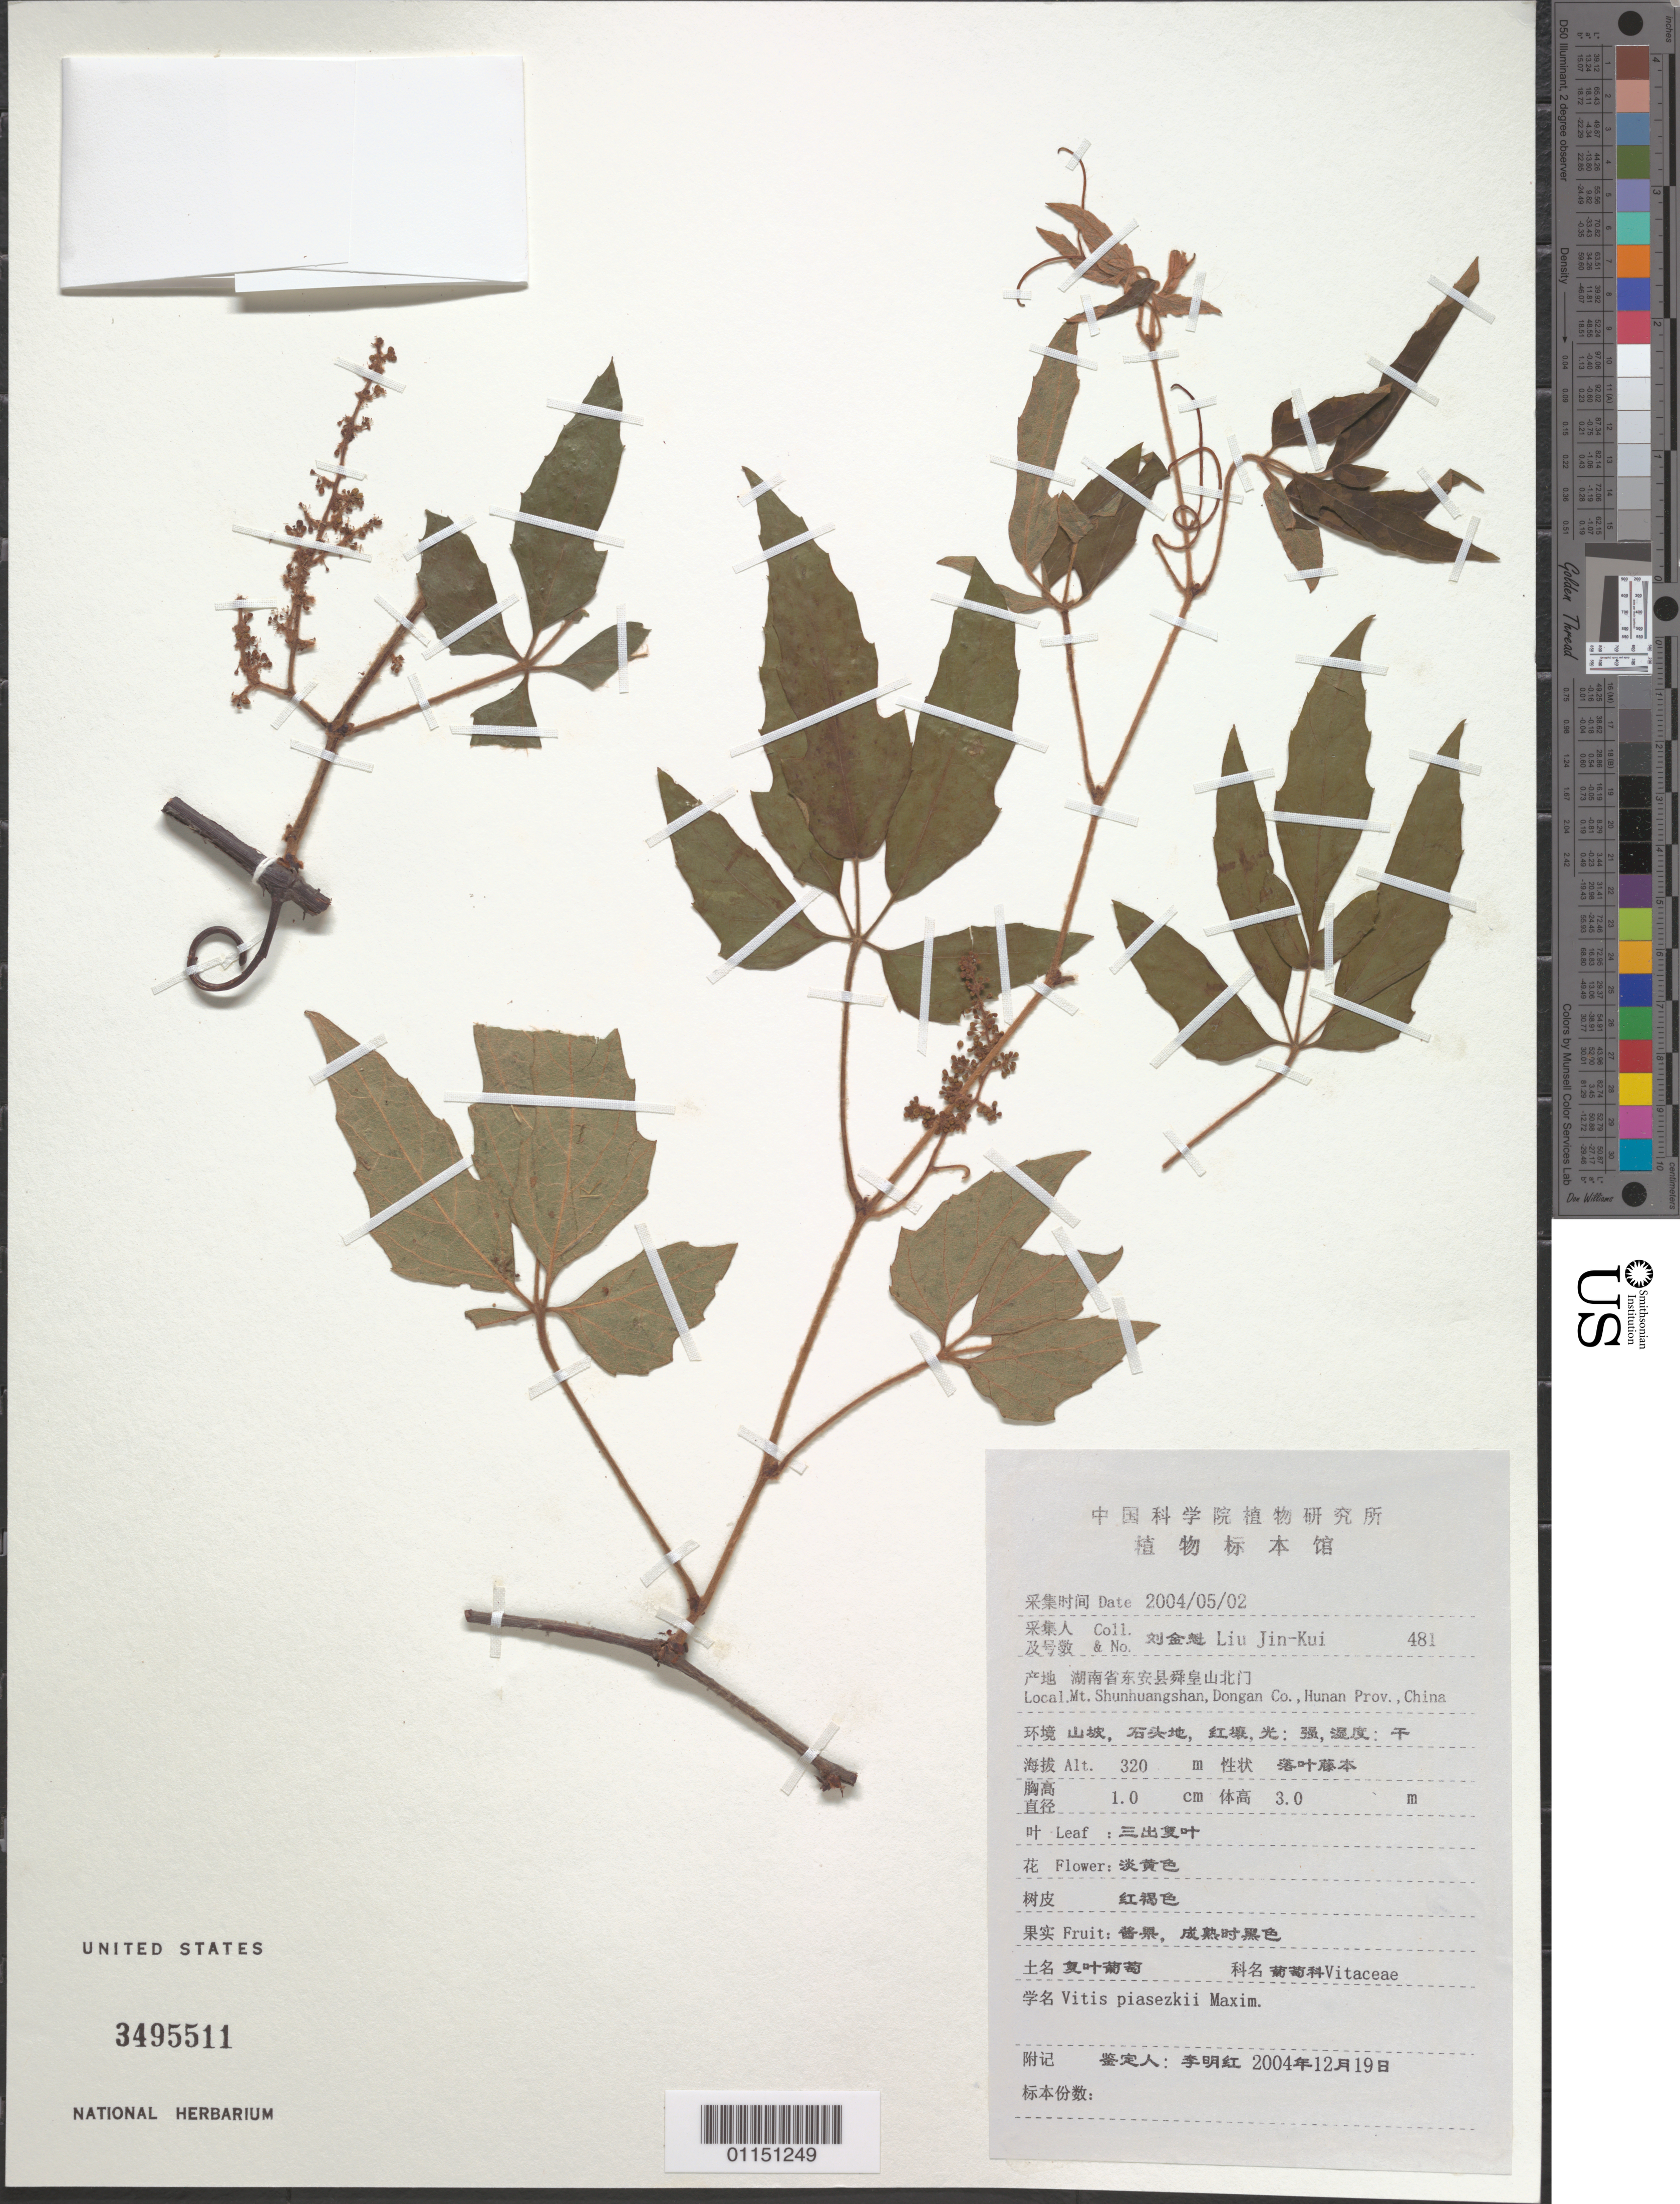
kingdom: Plantae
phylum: Tracheophyta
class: Magnoliopsida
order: Vitales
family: Vitaceae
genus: Vitis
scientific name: Vitis piasezkii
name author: Maxim.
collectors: L. Jin-Kui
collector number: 481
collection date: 2004-05-02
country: China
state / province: Hunan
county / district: Dongan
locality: Mt Shunhuangshan.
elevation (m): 320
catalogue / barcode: US 3495511